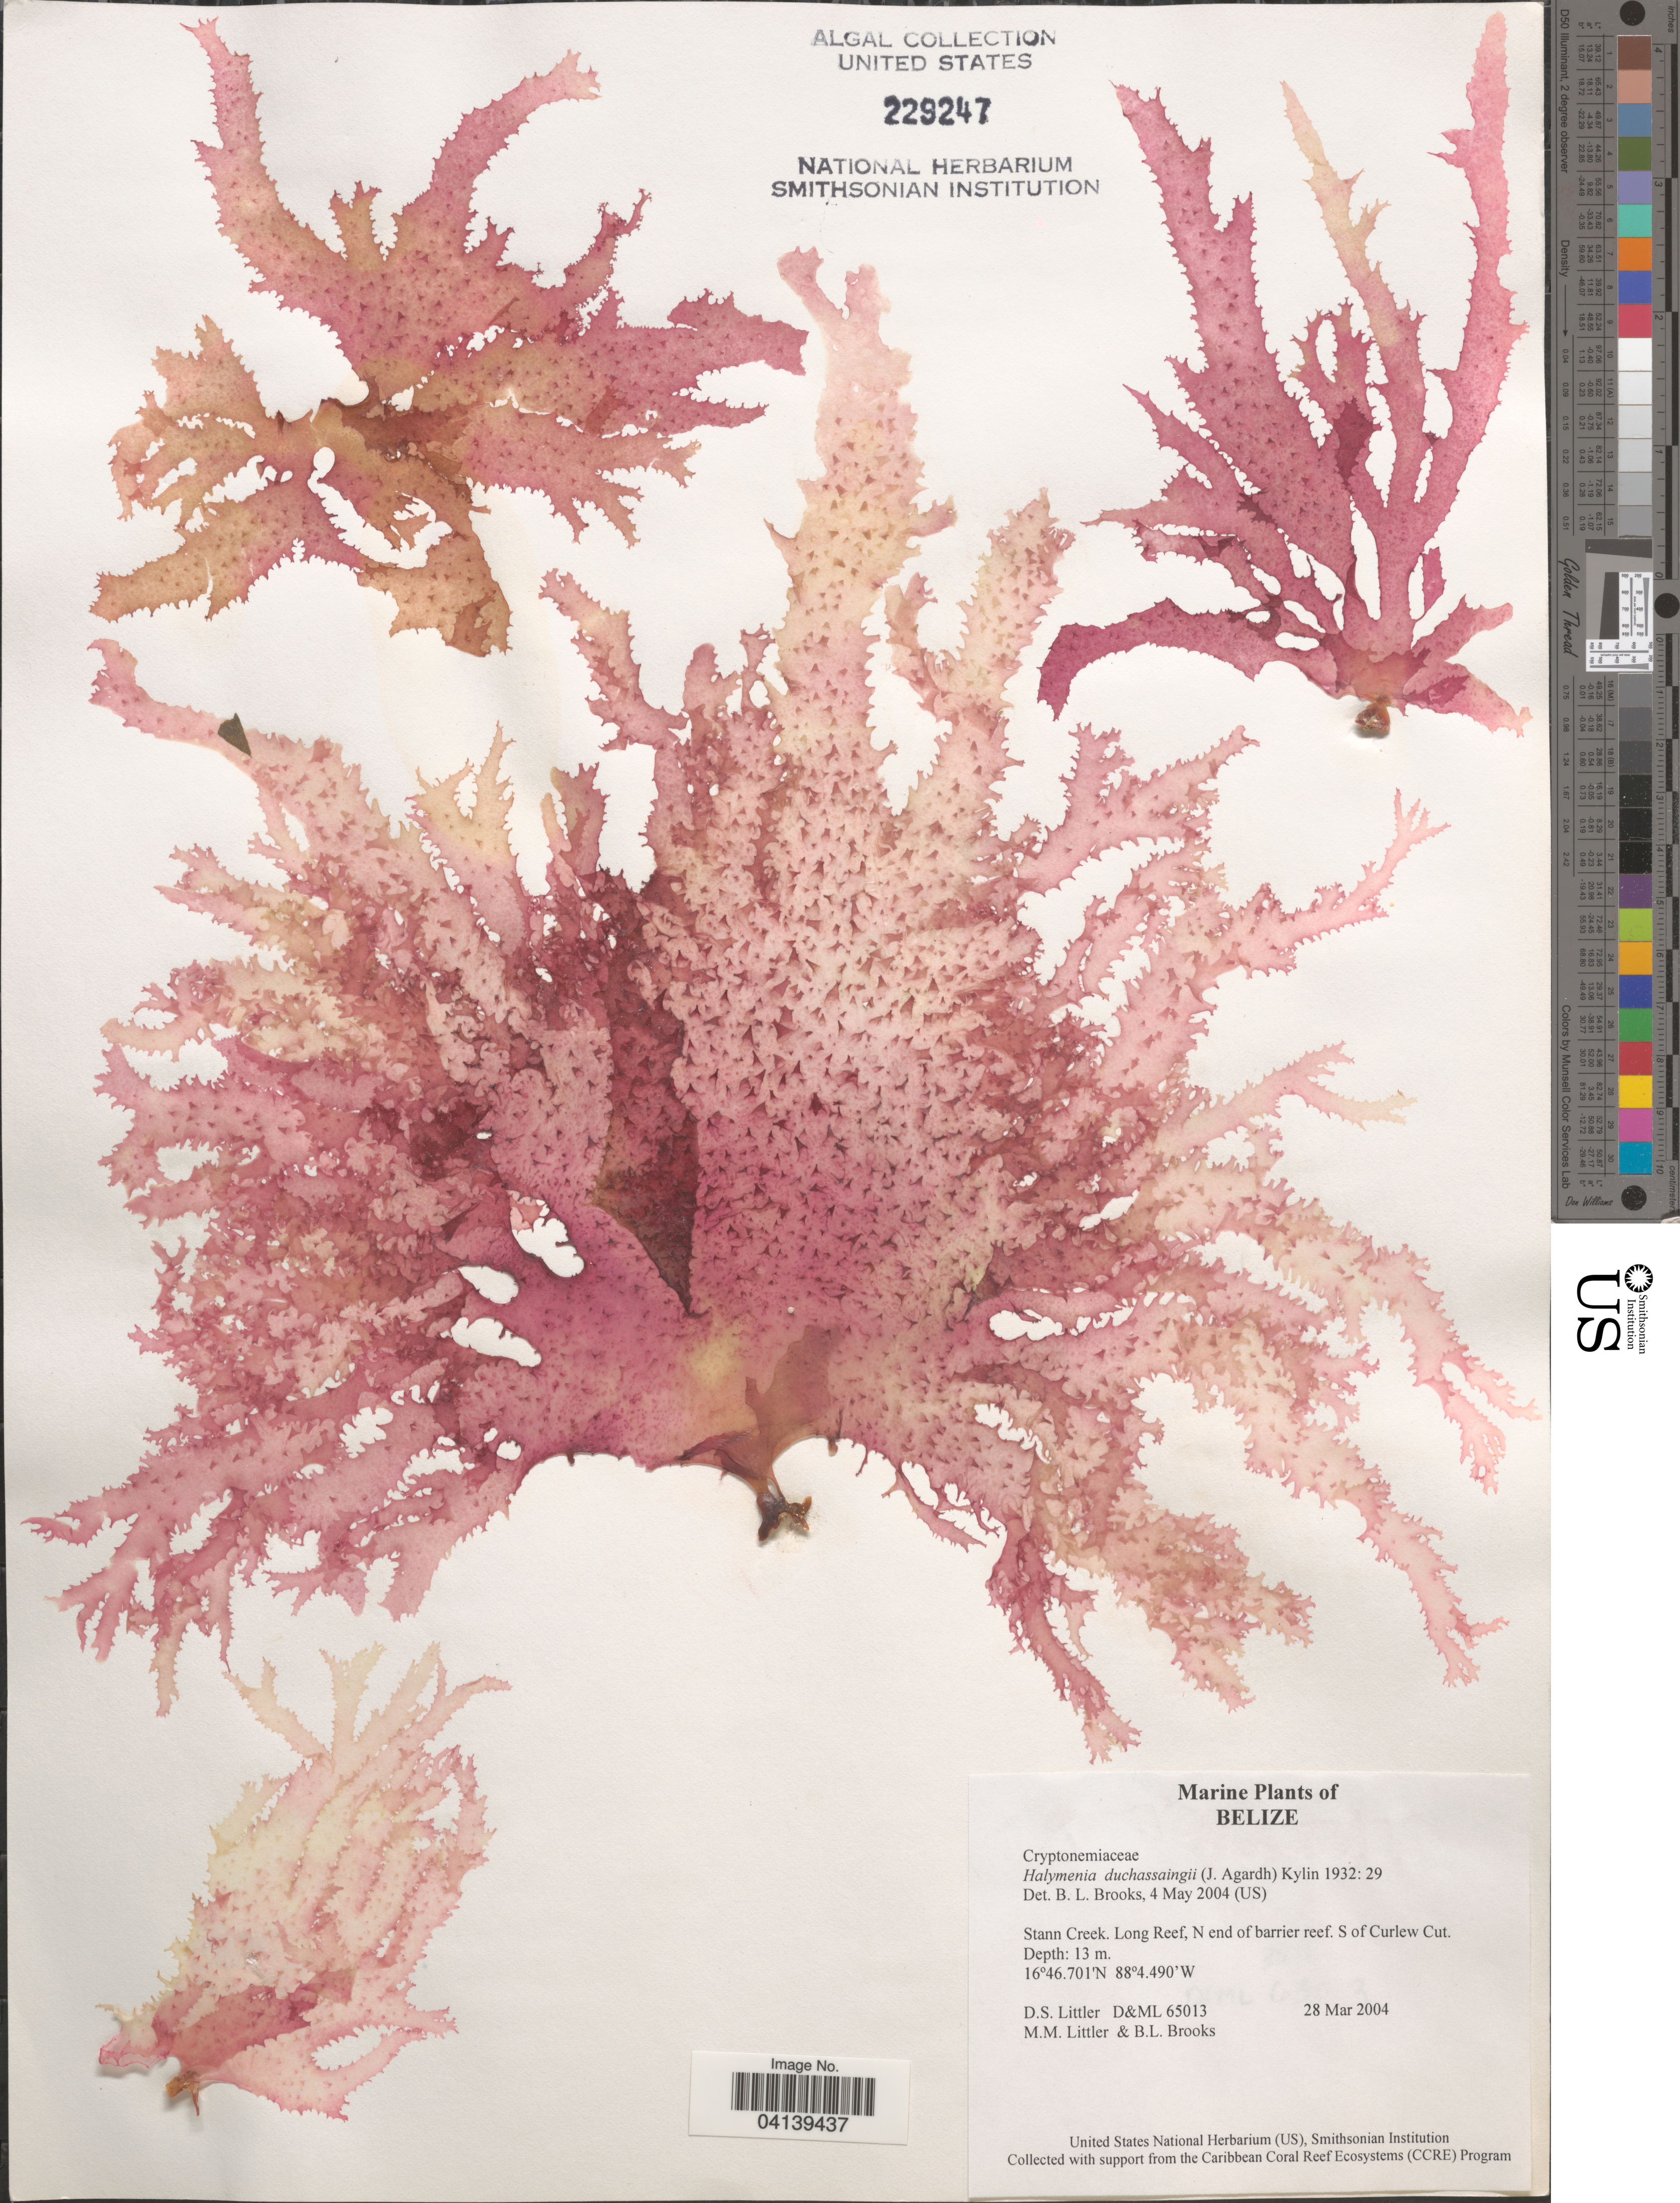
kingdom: Plantae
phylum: Rhodophyta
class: Florideophyceae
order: Halymeniales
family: Halymeniaceae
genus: Halymenia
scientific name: Halymenia duchassaignii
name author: (J. Agardh) Kylin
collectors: D. S. Littler & B. Brooks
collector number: D&ML65013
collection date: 2004-03-28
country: Belize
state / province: Stann Creek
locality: Long Reef, N end of barrier reef. S of Curlew Cut.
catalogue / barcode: US 229247